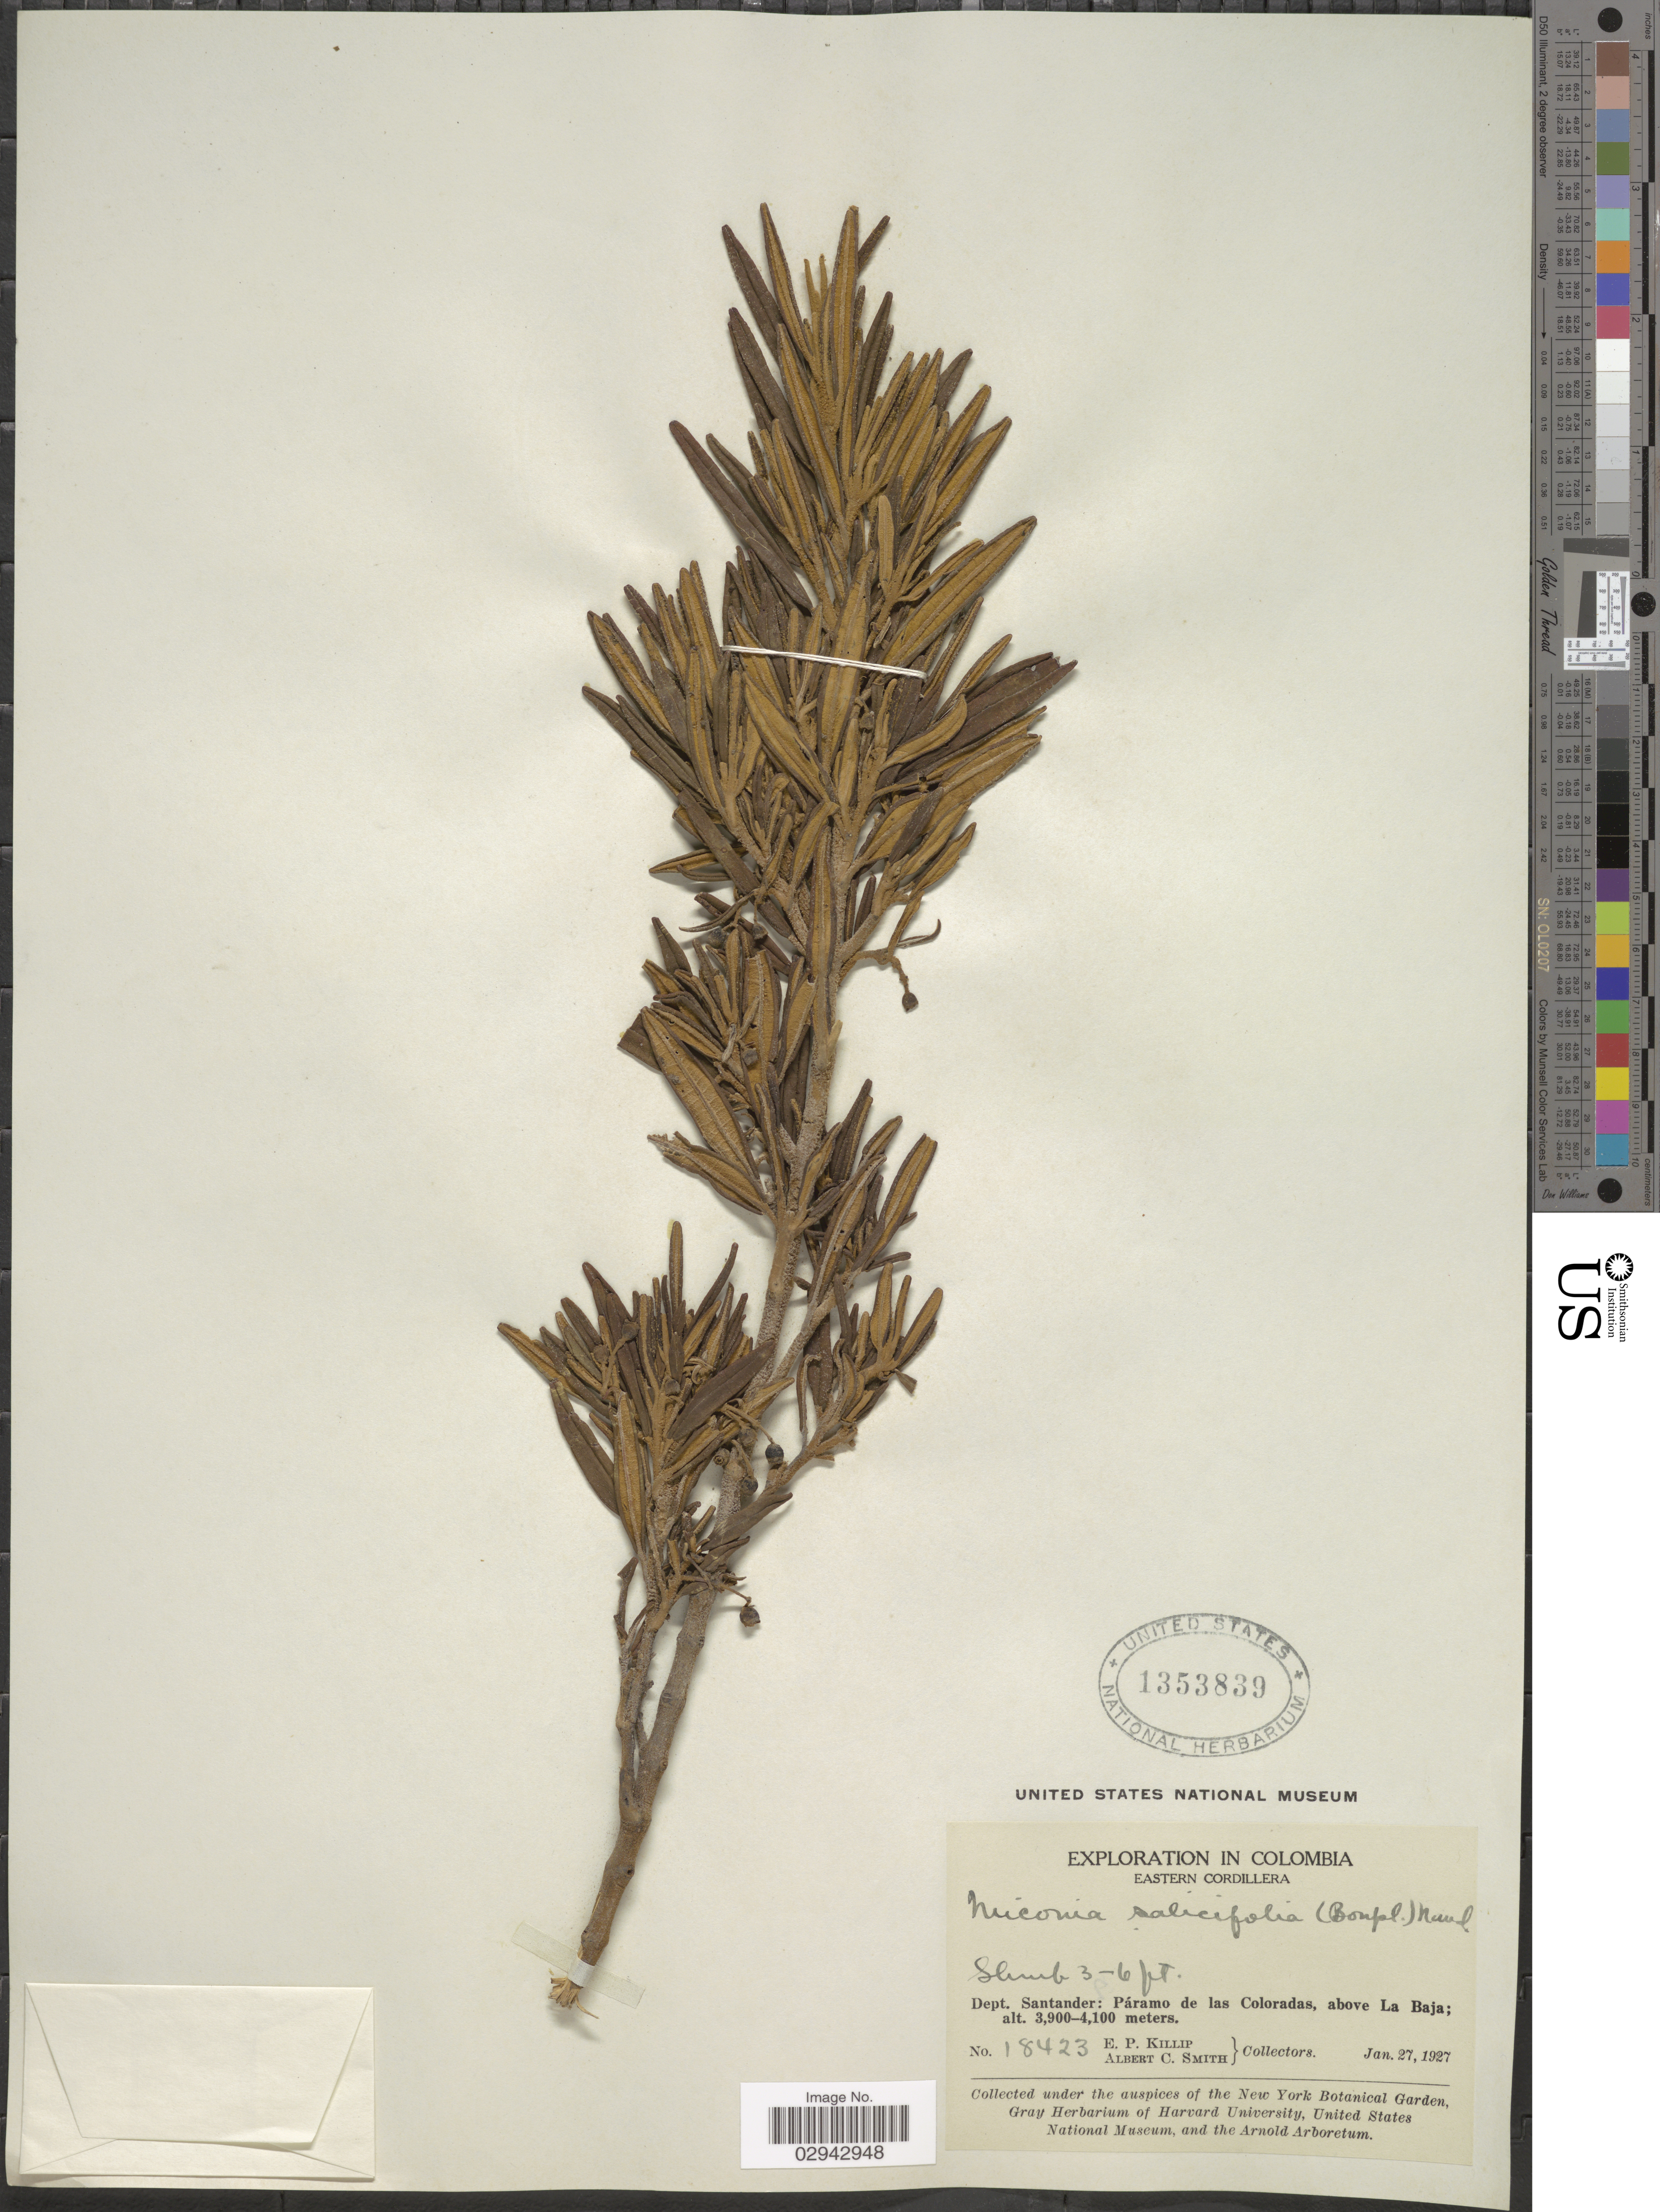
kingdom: Plantae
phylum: Tracheophyta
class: Magnoliopsida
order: Myrtales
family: Melastomataceae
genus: Miconia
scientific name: Miconia salicifolia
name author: (Bonpl.) Naudin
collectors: E. P. Killip & A. C. Smith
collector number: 18423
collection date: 1927-01-27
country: Colombia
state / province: Santander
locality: Eastern Cordillera. Páramo de Coloradas, above La Baja.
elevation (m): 3900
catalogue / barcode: US 1353839